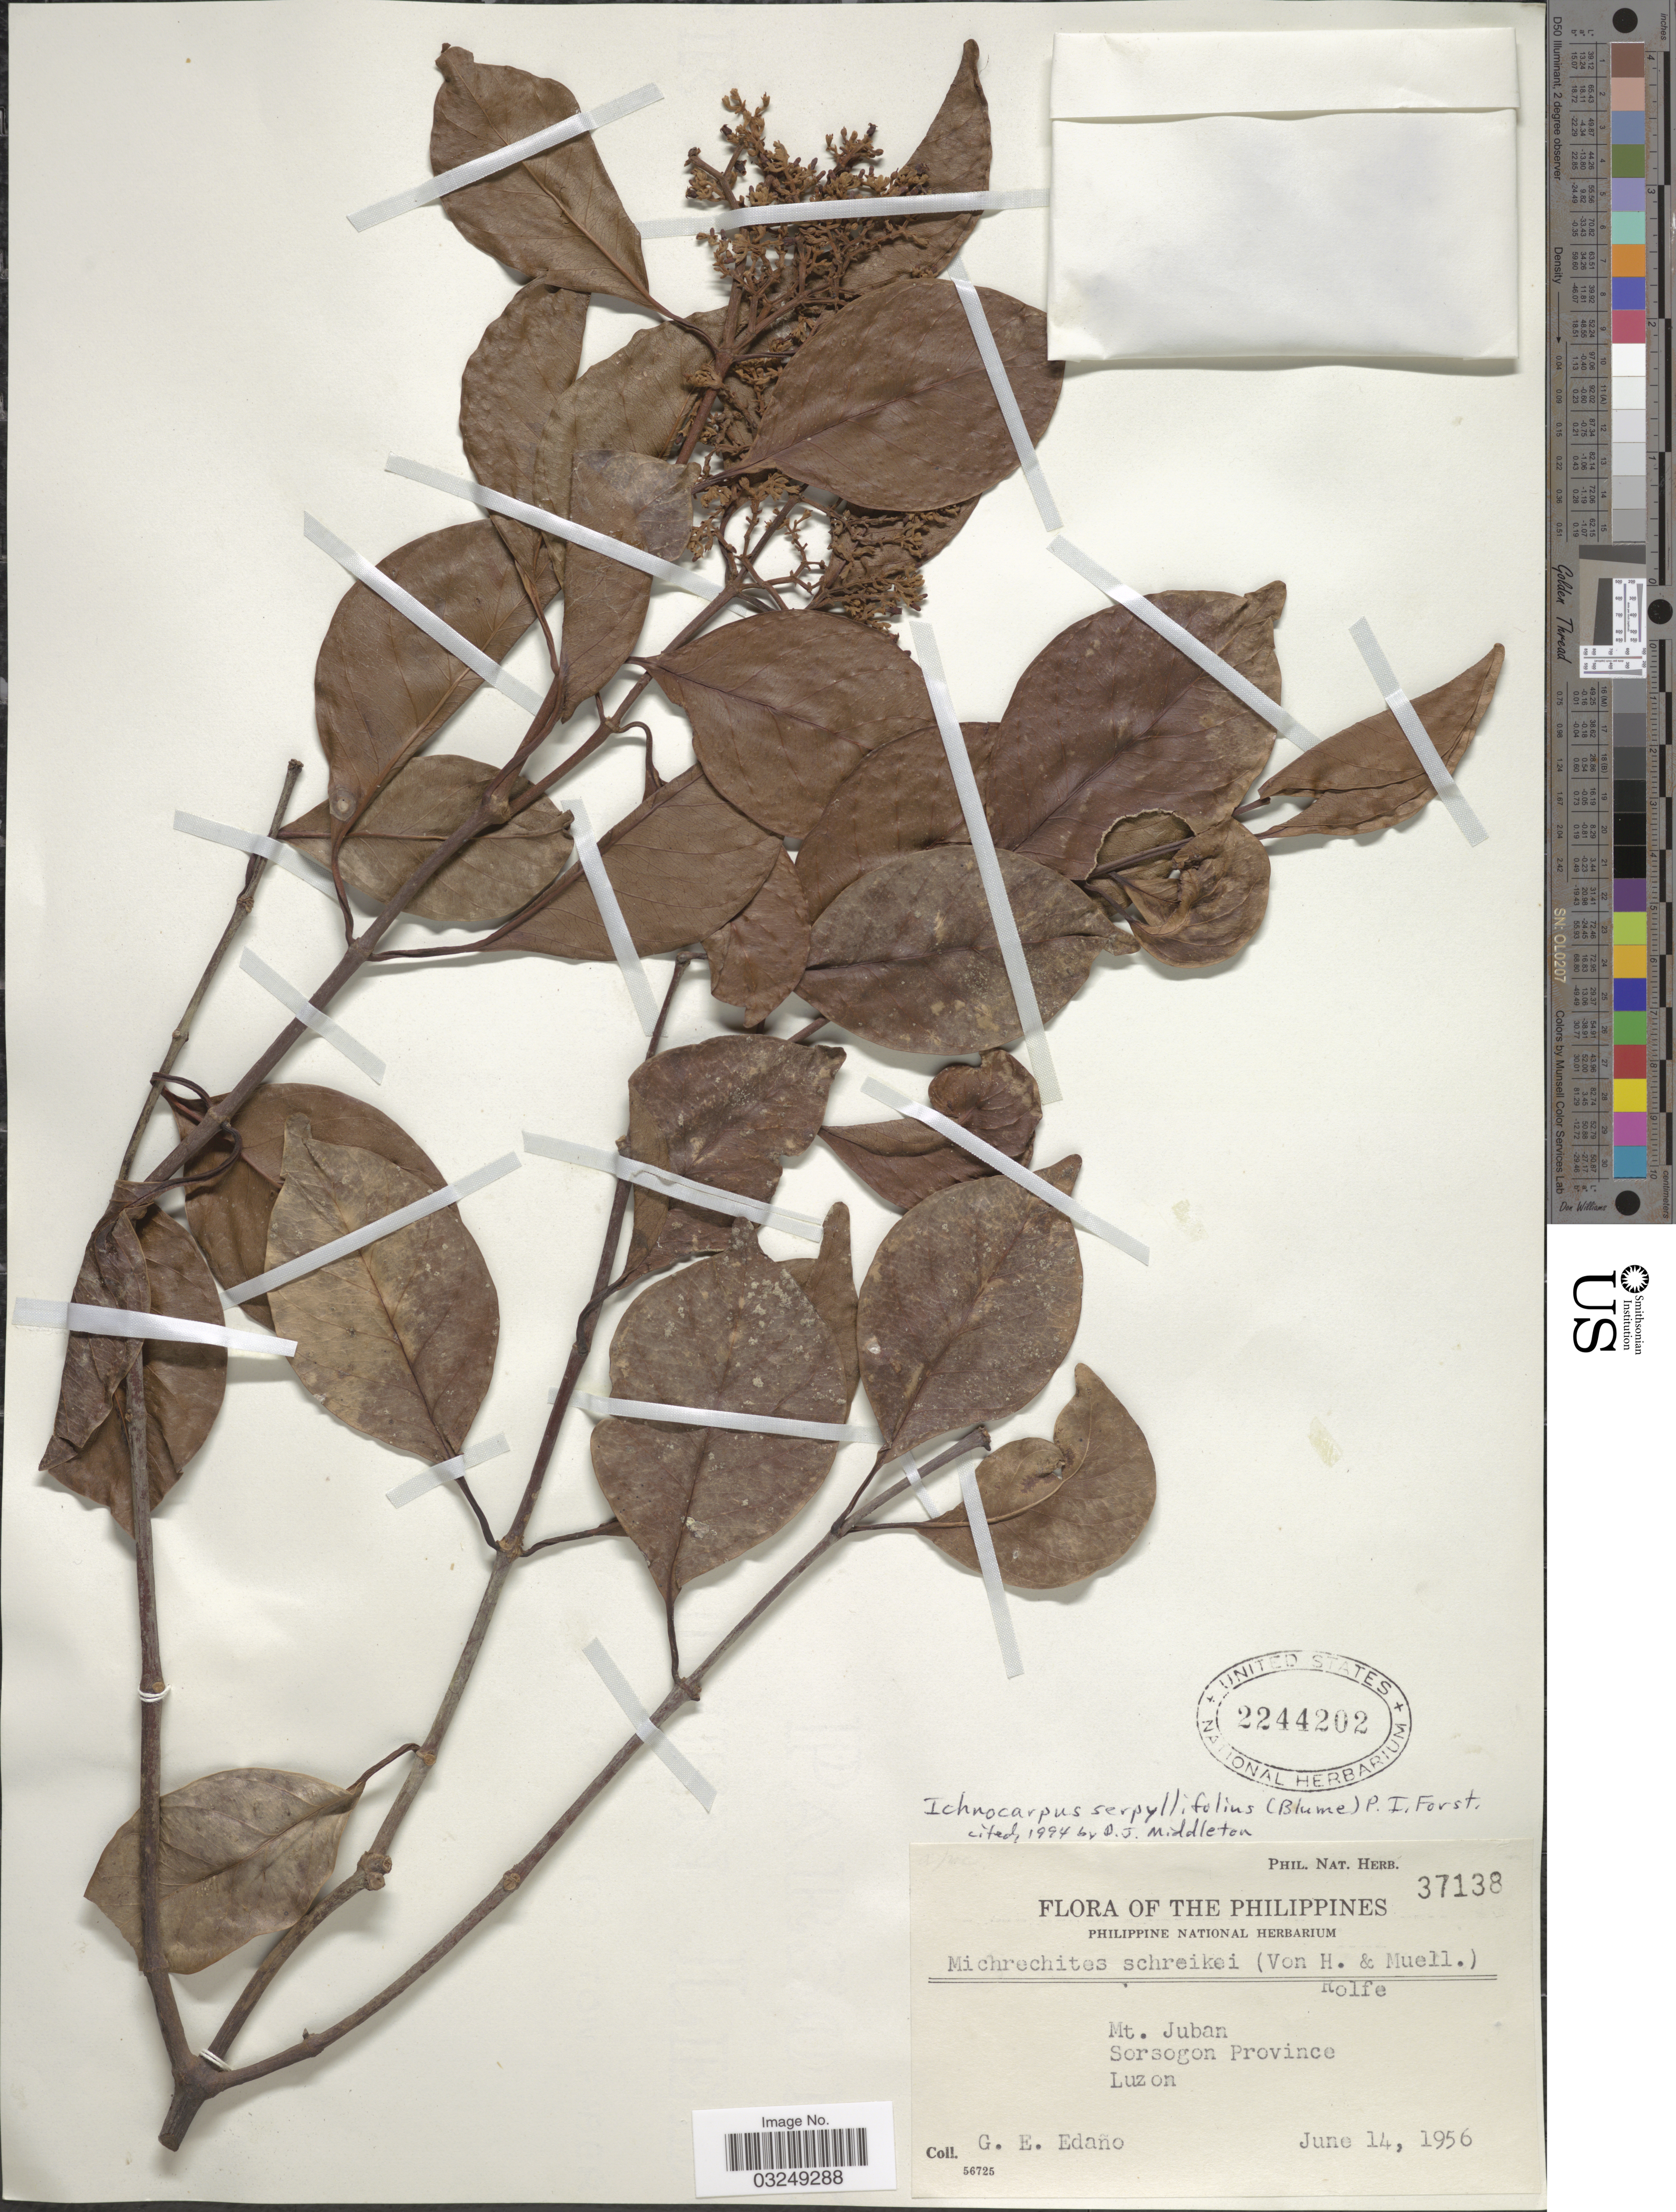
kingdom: Plantae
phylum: Tracheophyta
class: Magnoliopsida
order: Gentianales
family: Apocynaceae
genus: Ichnocarpus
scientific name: Ichnocarpus serpyllifolius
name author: (Blume) P.I. Forst.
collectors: G. E. Edaño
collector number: Phil. Nat. Herb. 37138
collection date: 1956-06-14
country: Philippines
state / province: Bicol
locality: Mt. Juban. Sorsogon Province. Luzon.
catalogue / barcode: US 2244202